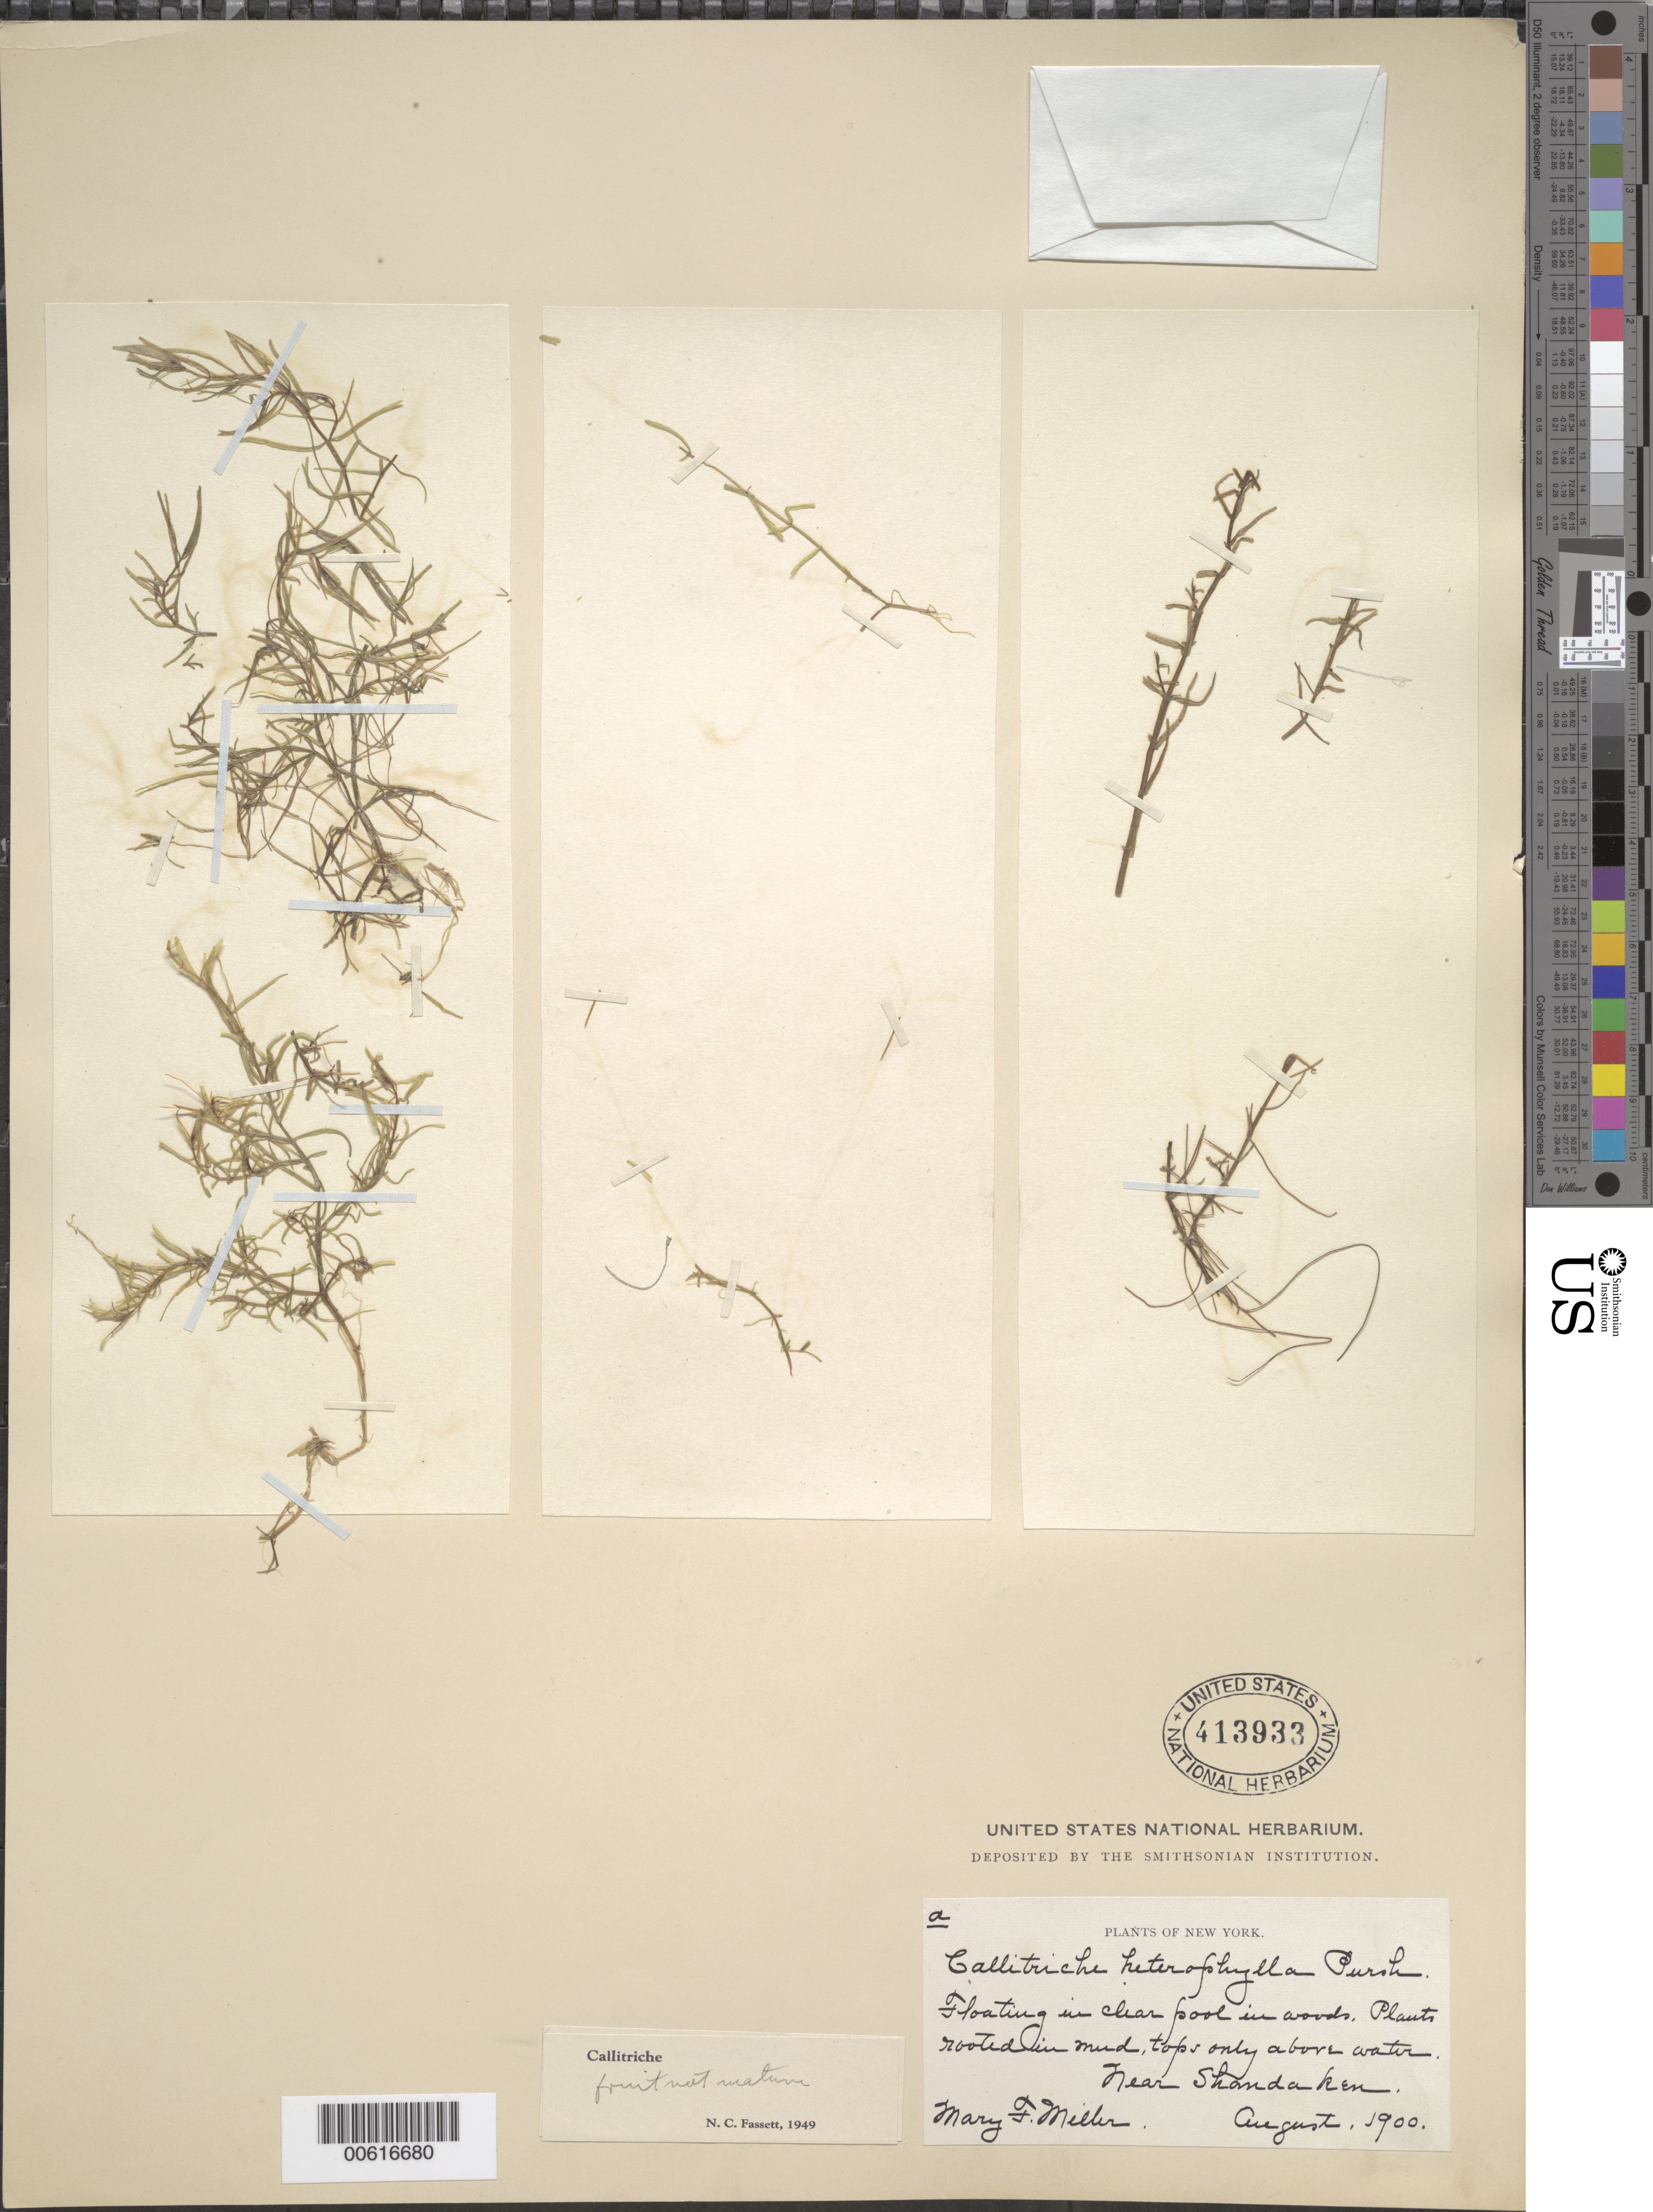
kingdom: Plantae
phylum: Tracheophyta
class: Magnoliopsida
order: Lamiales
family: Plantaginaceae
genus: Callitriche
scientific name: Callitriche heterophylla Pursh emend. Darby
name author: Pursh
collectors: M. F. Miller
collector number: a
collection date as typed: Aug 1900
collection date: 1900-08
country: United States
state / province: New York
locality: Near Shomadaken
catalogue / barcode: US 413933